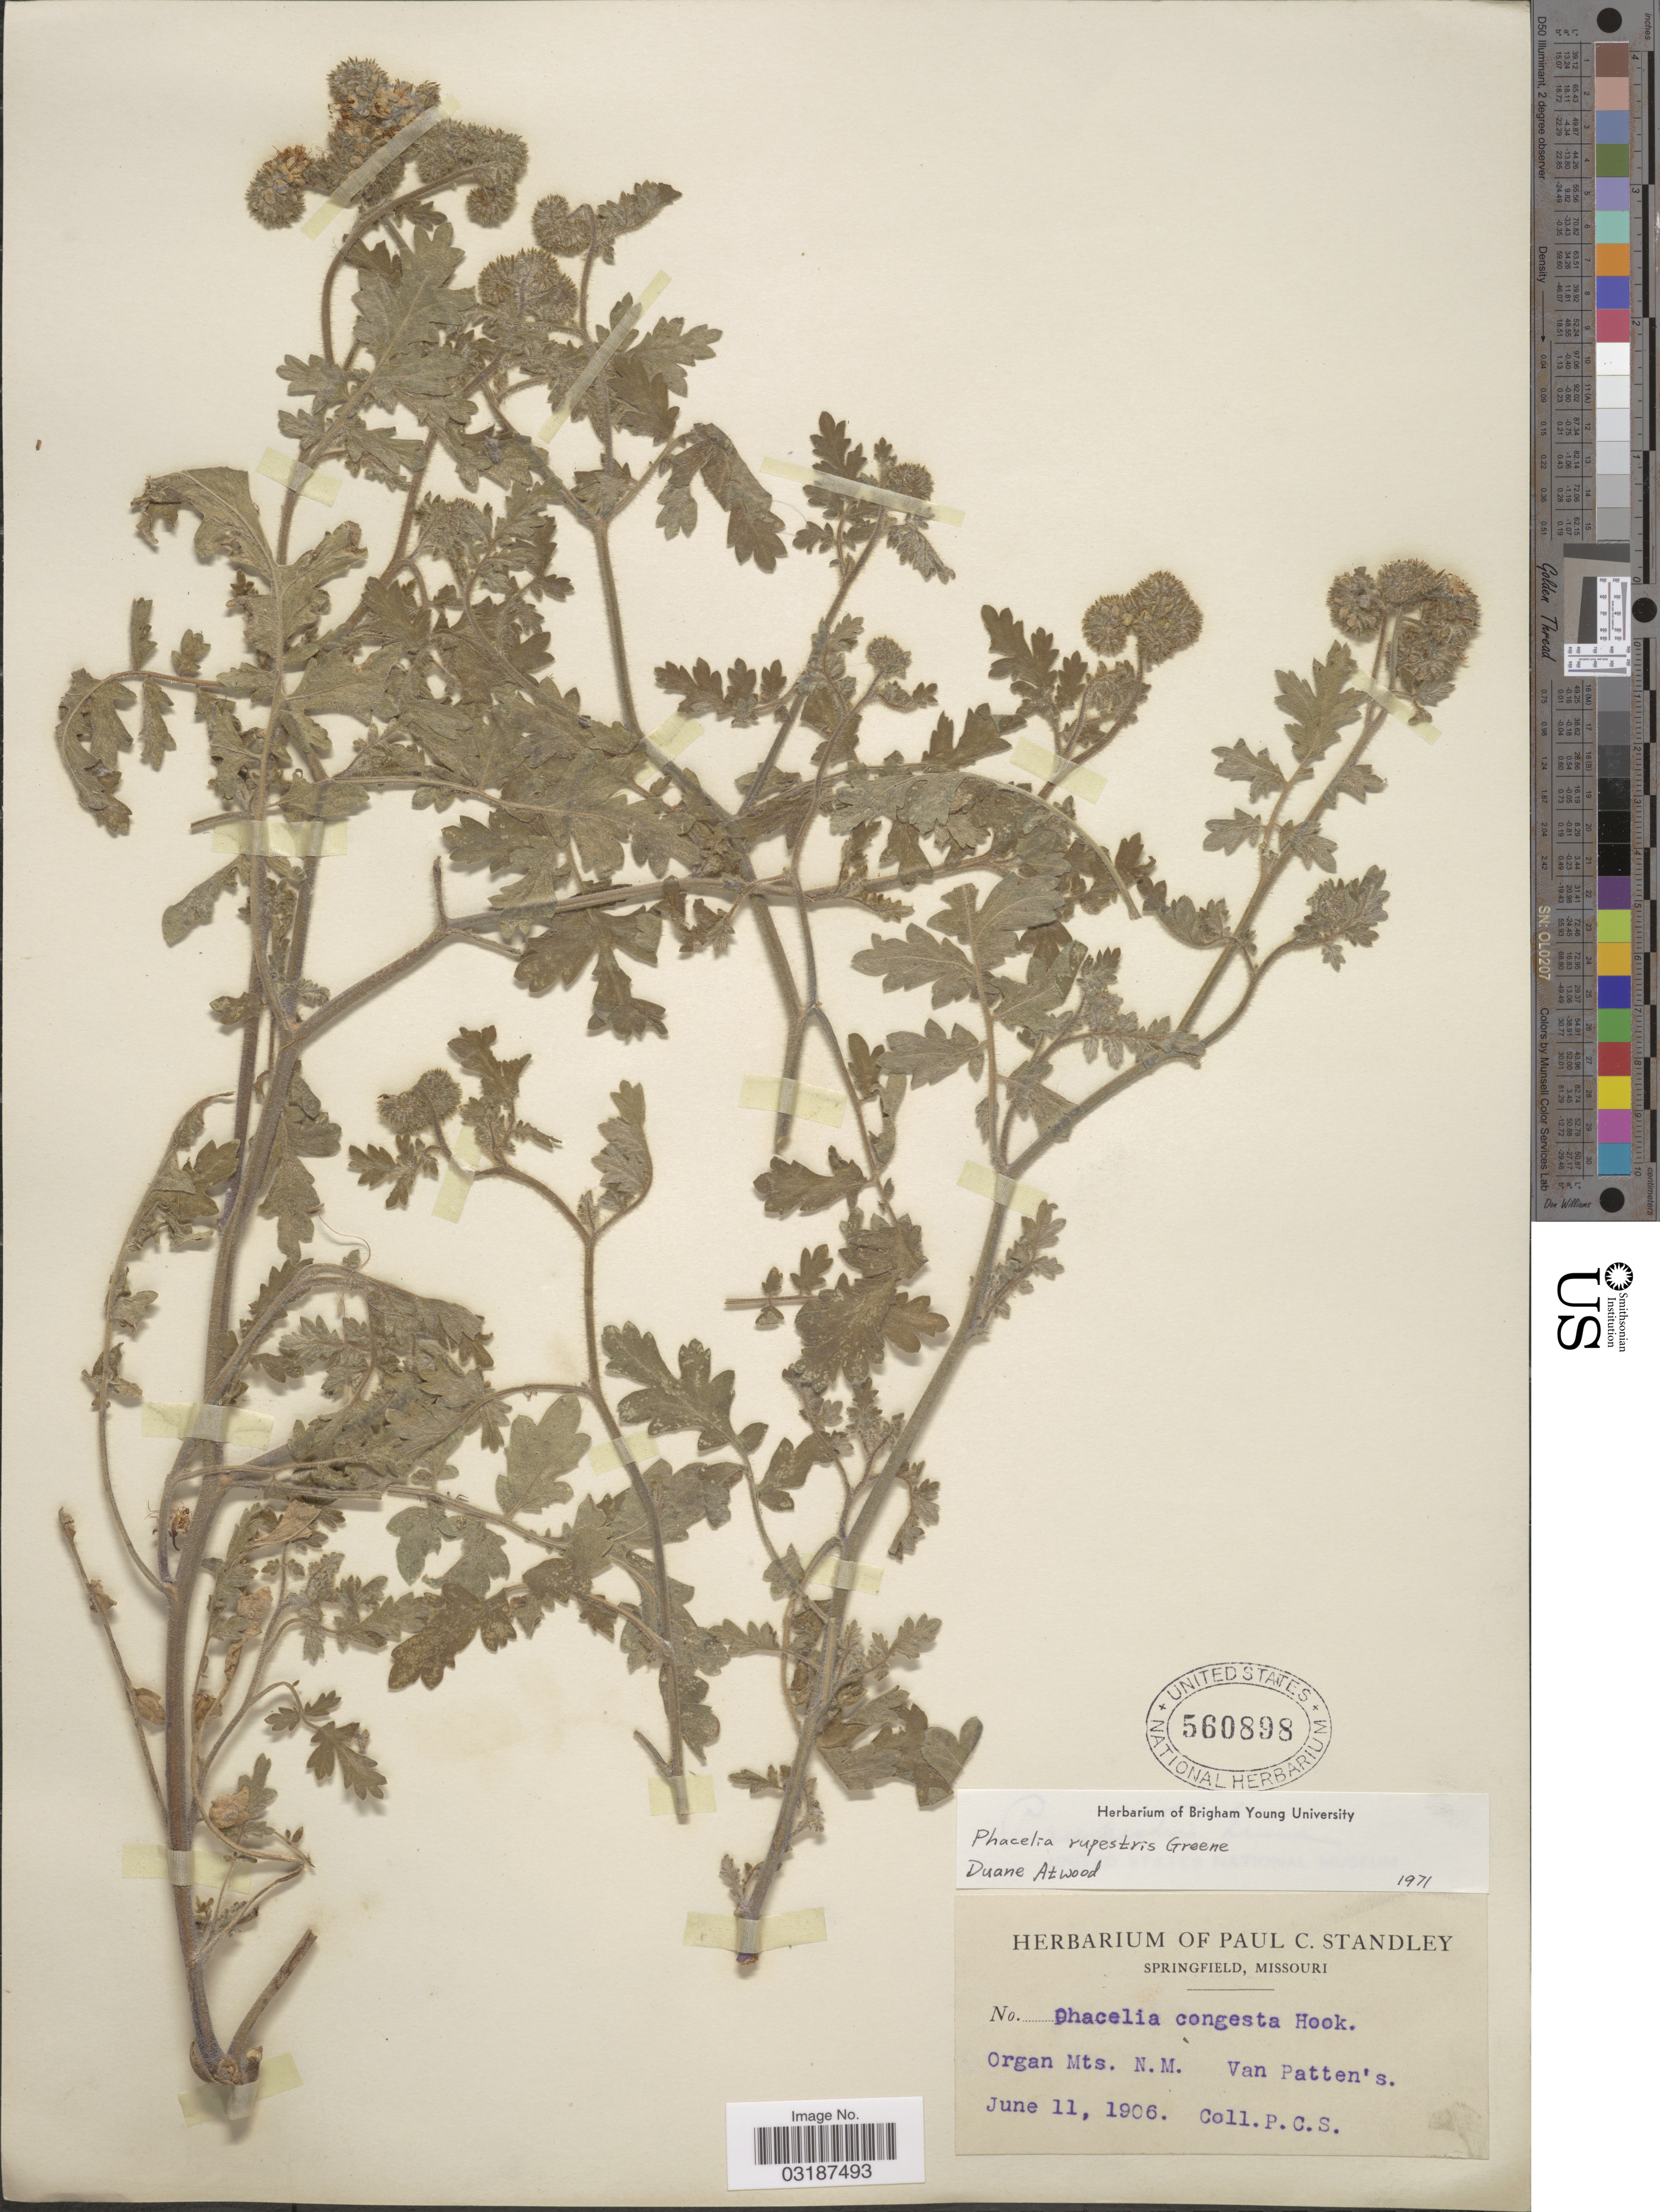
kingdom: Plantae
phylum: Tracheophyta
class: Magnoliopsida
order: Boraginales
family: Hydrophyllaceae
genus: Phacelia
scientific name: Phacelia rupestris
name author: Greene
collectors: P. C. Standley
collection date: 1906-06-11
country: United States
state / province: New Mexico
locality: Organ Mts. N.M. Van Patten's.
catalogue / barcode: US 560898